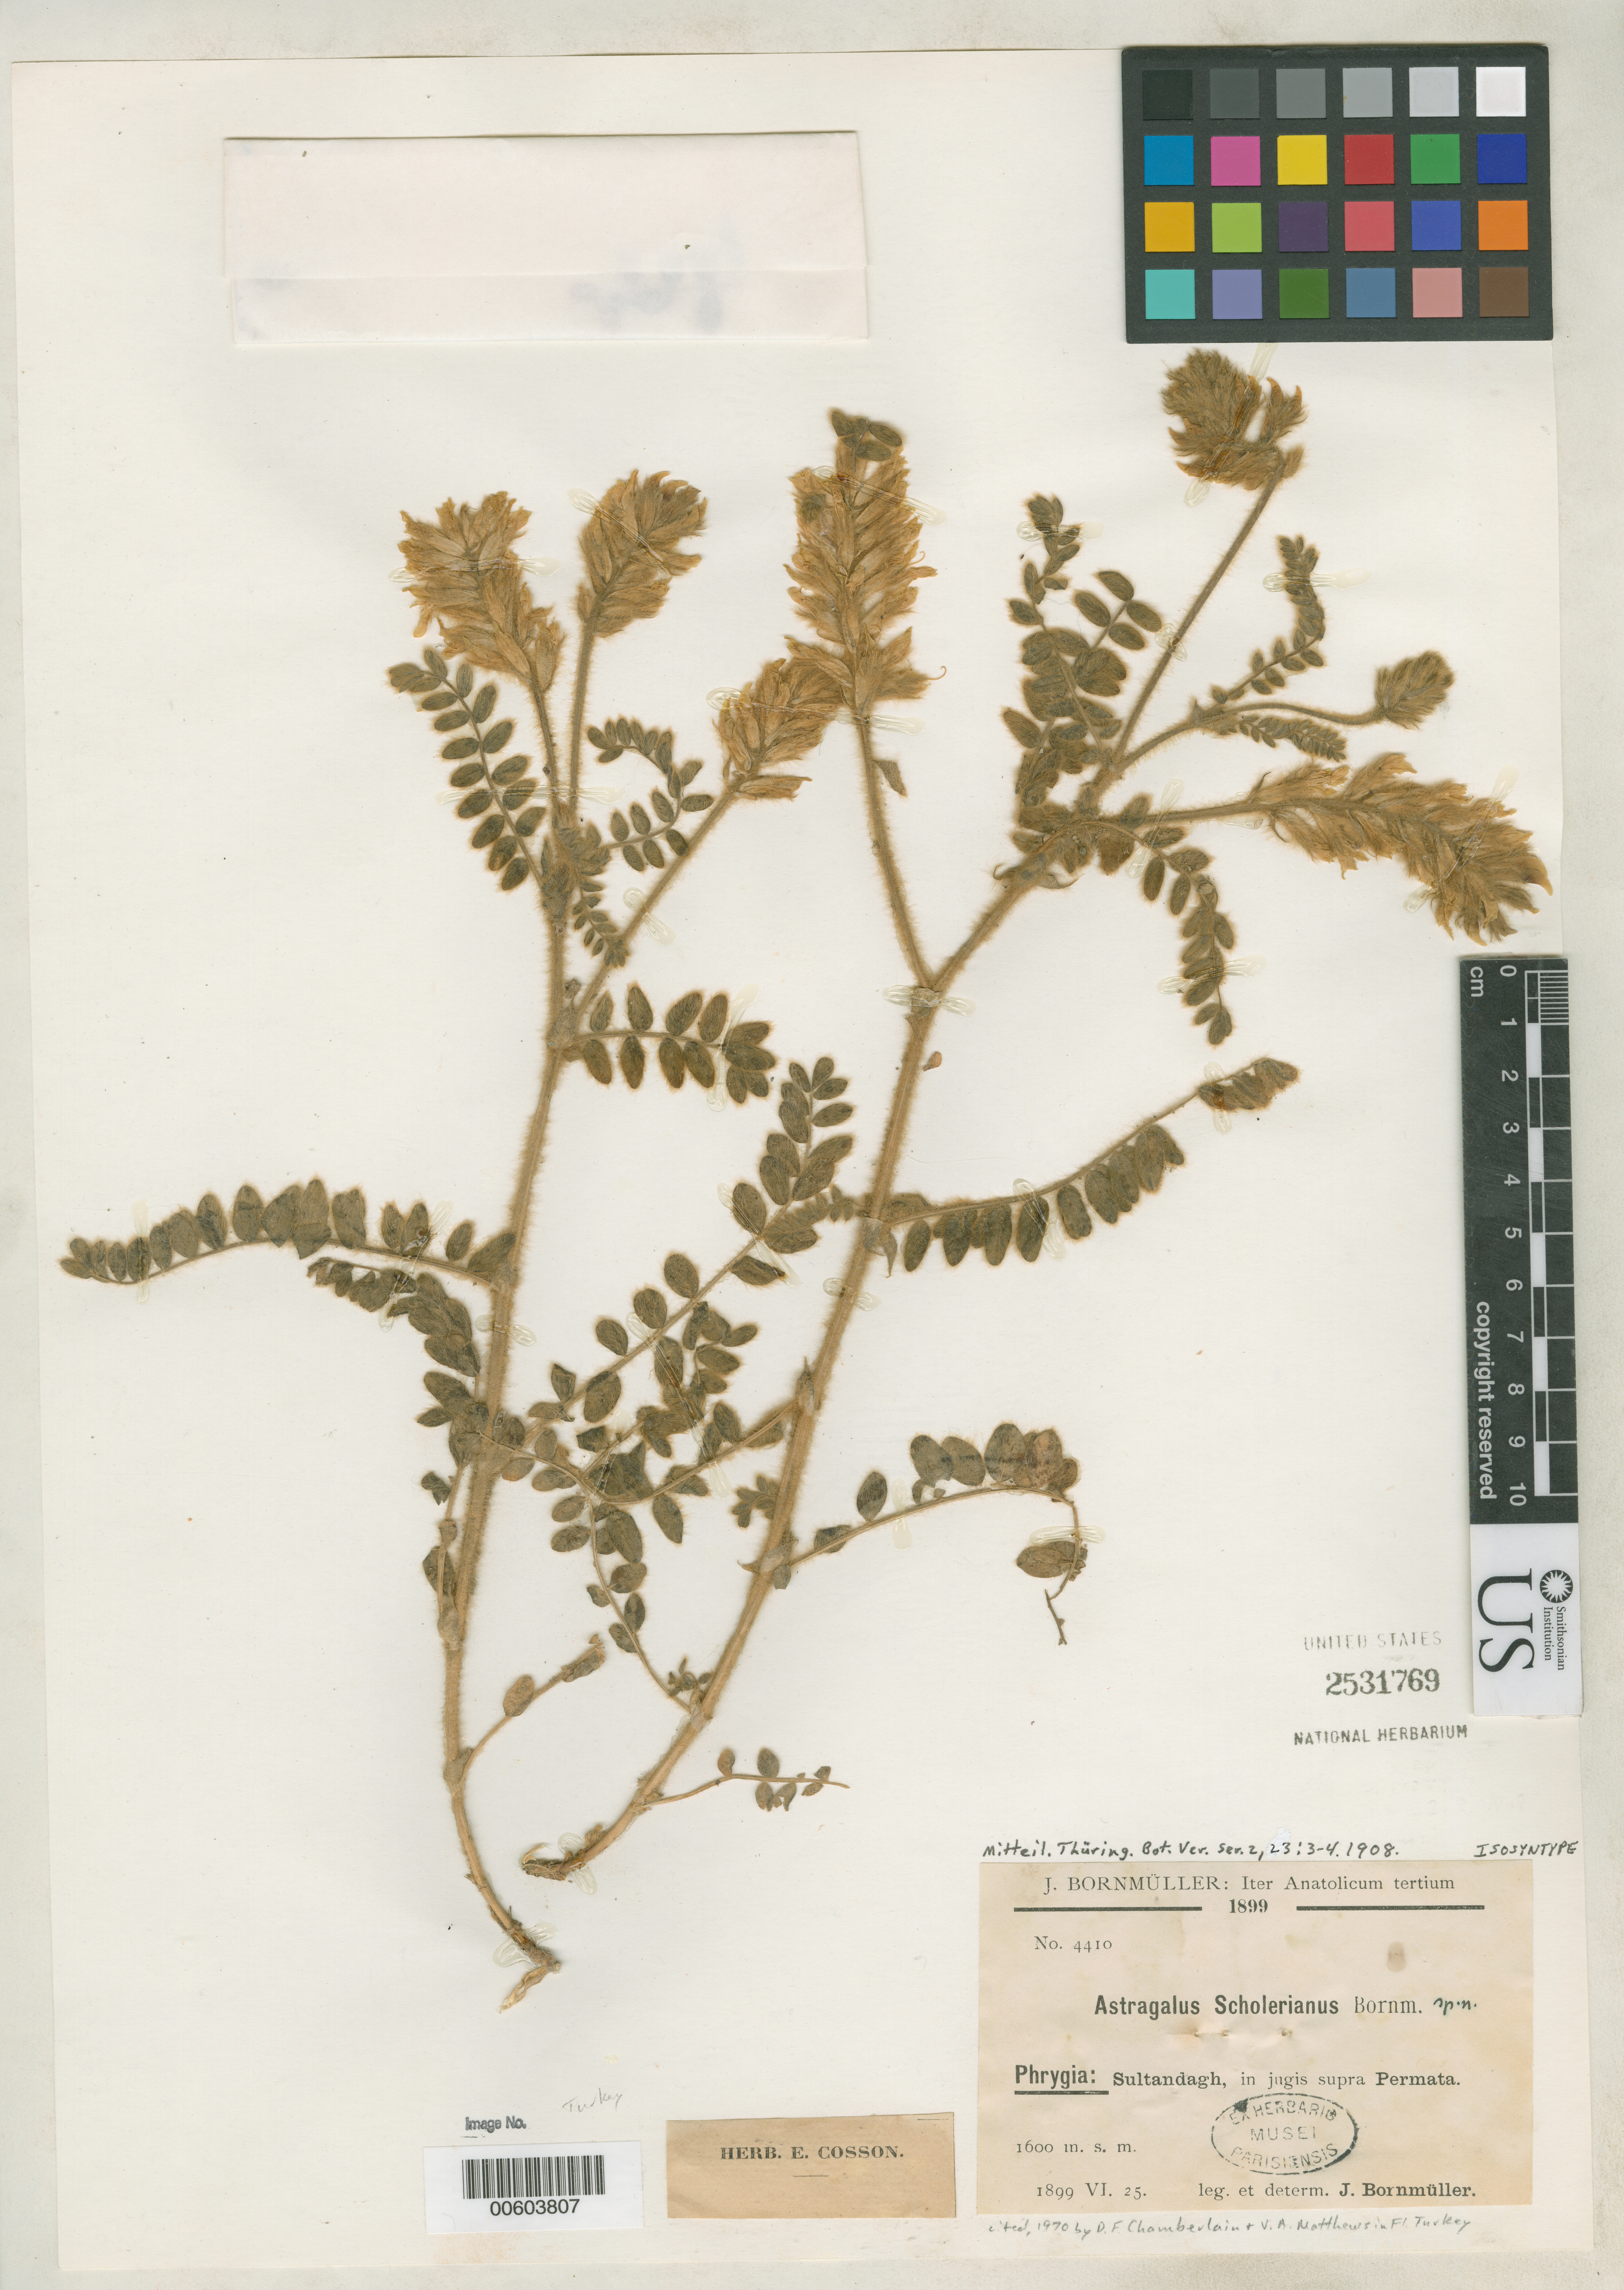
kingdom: Plantae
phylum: Tracheophyta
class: Magnoliopsida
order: Fabales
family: Fabaceae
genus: Astragalus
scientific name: Astragalus scholerianus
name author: Bornm.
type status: Isosyntype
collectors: J. Bornmüller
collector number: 4410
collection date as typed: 25 Jun 1899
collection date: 1899-06-25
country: Turkey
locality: Sultandagh, in jugis supra permata.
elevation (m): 1600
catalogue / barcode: US 2531769